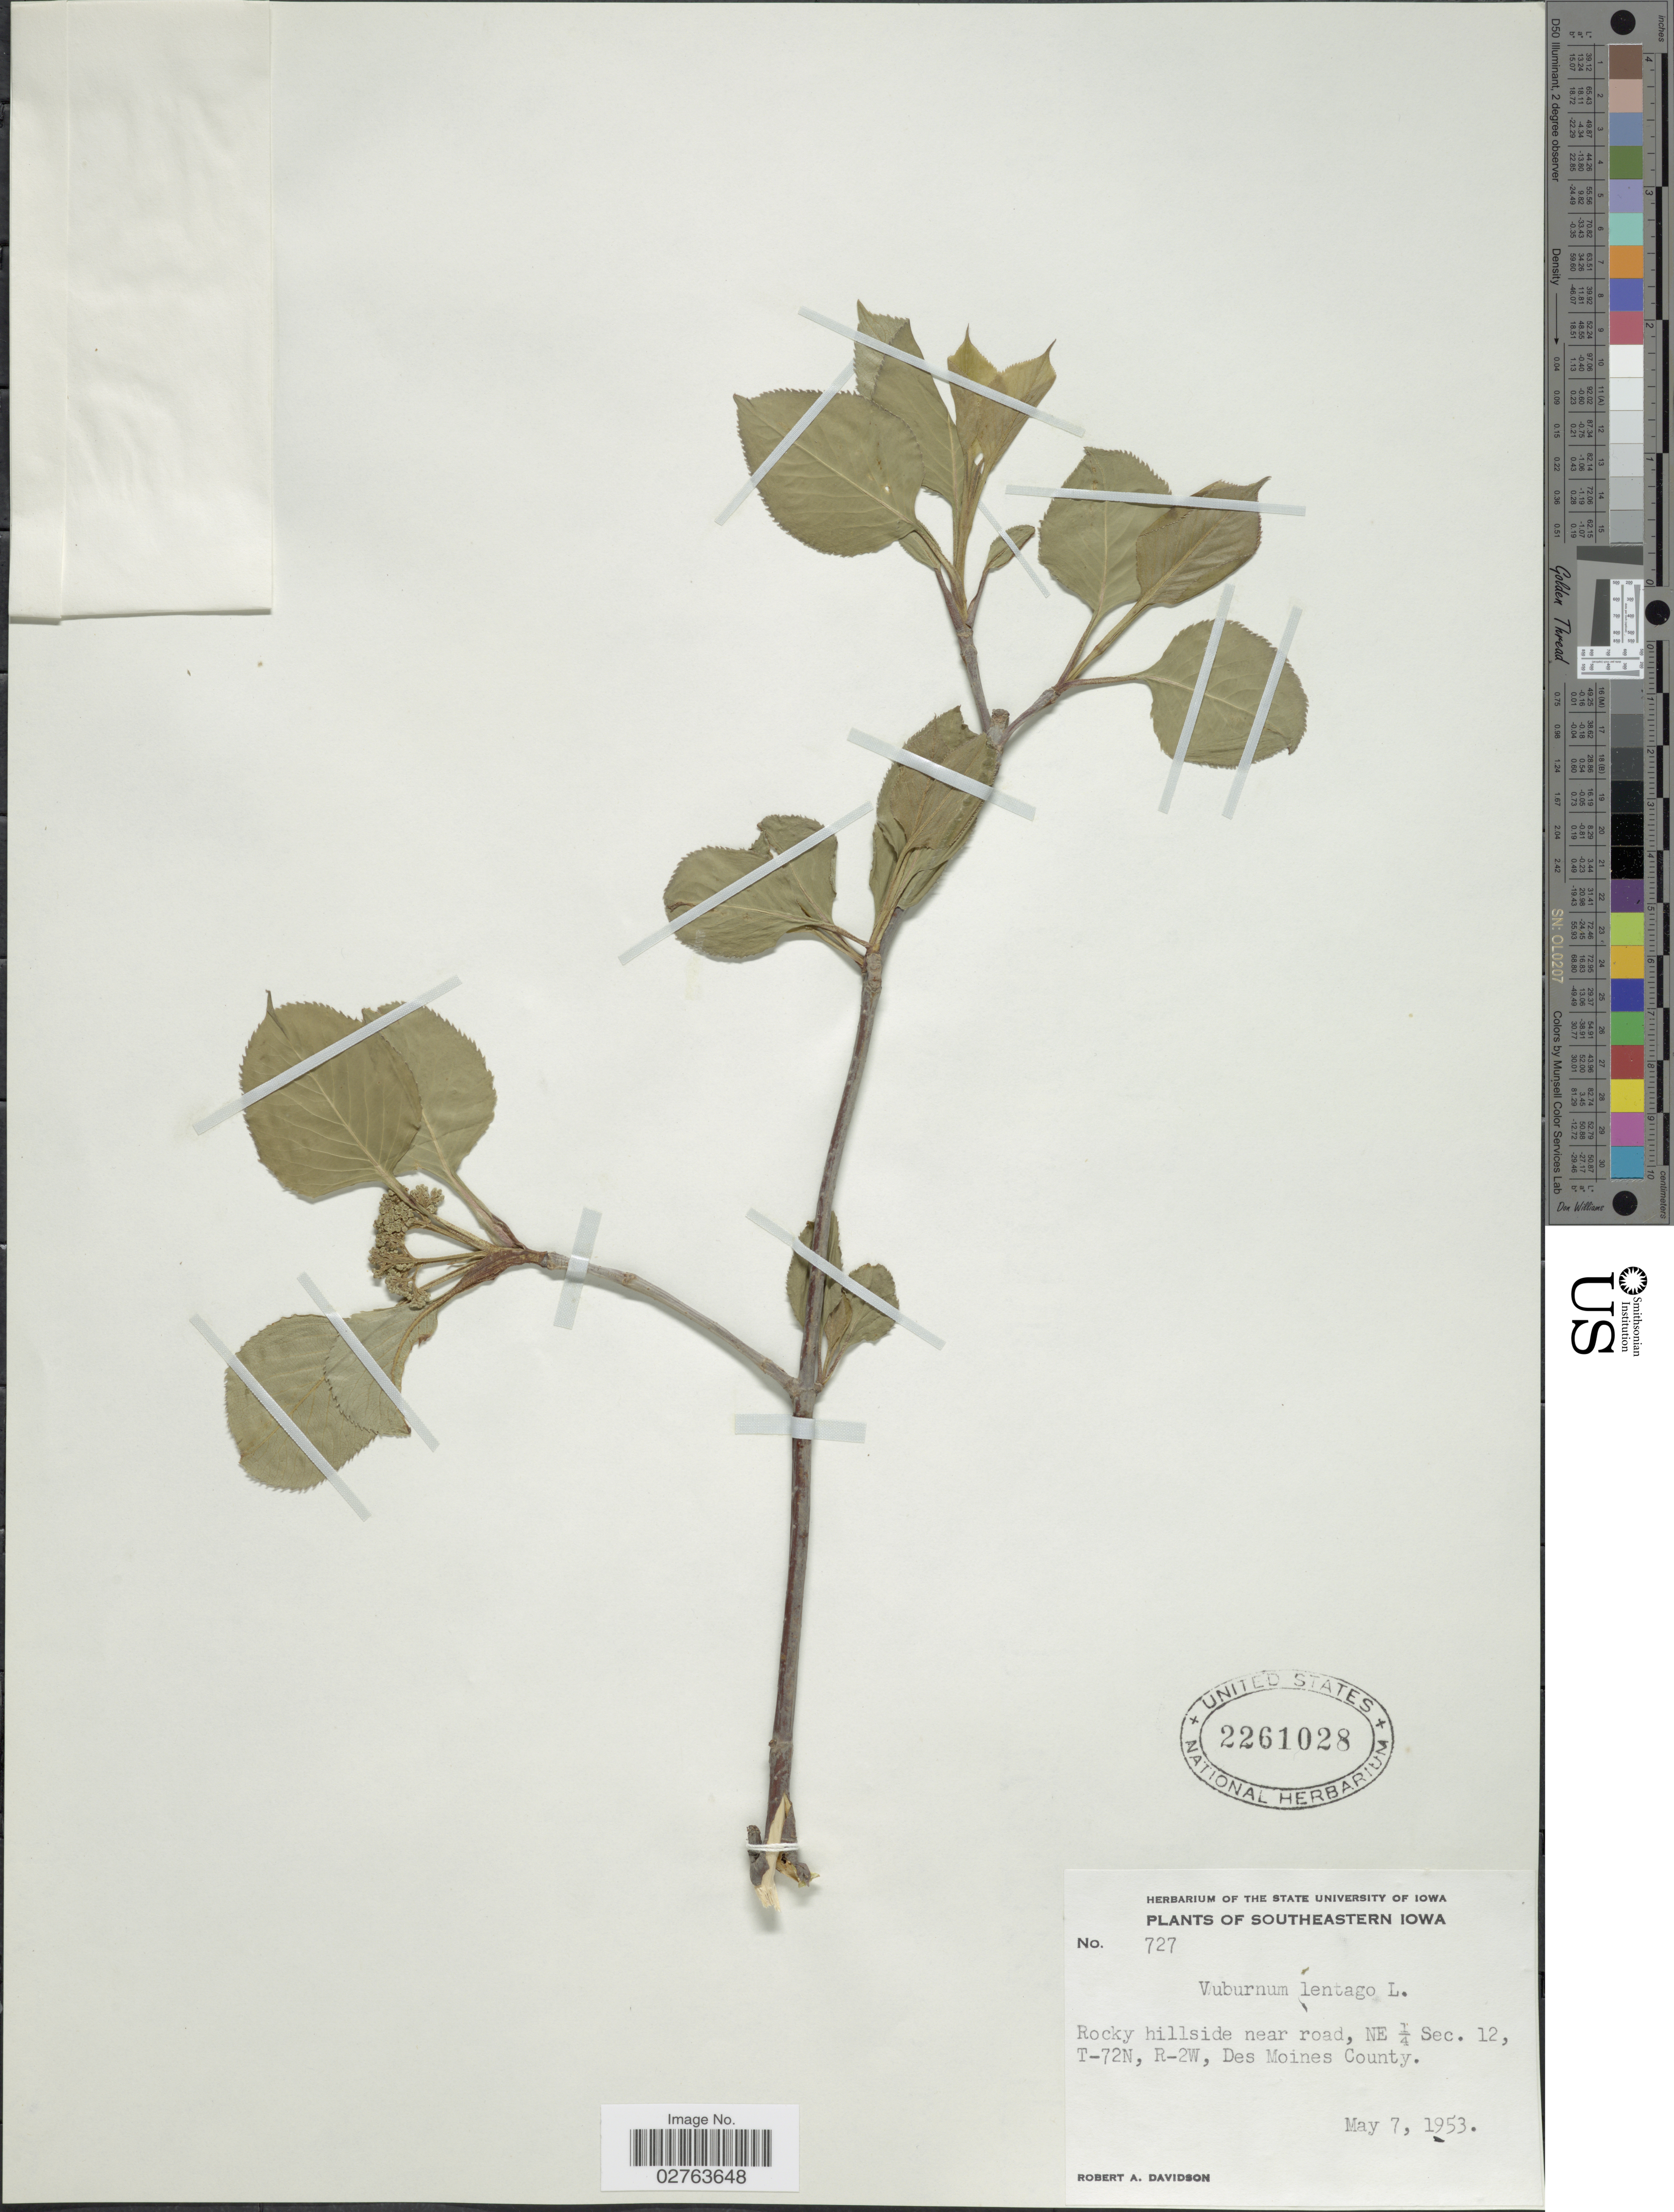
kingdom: Plantae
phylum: Tracheophyta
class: Magnoliopsida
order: Dipsacales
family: Viburnaceae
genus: Viburnum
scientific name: Viburnum lentago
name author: L.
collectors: R. A. Davidson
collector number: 727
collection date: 1953-05-07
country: United States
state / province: Iowa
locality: Southeastern Iowa. Rocky hillside near road, NE ¼ Sec. 12, T-72N, R-2W, Des Moines County.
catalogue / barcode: US 2261028